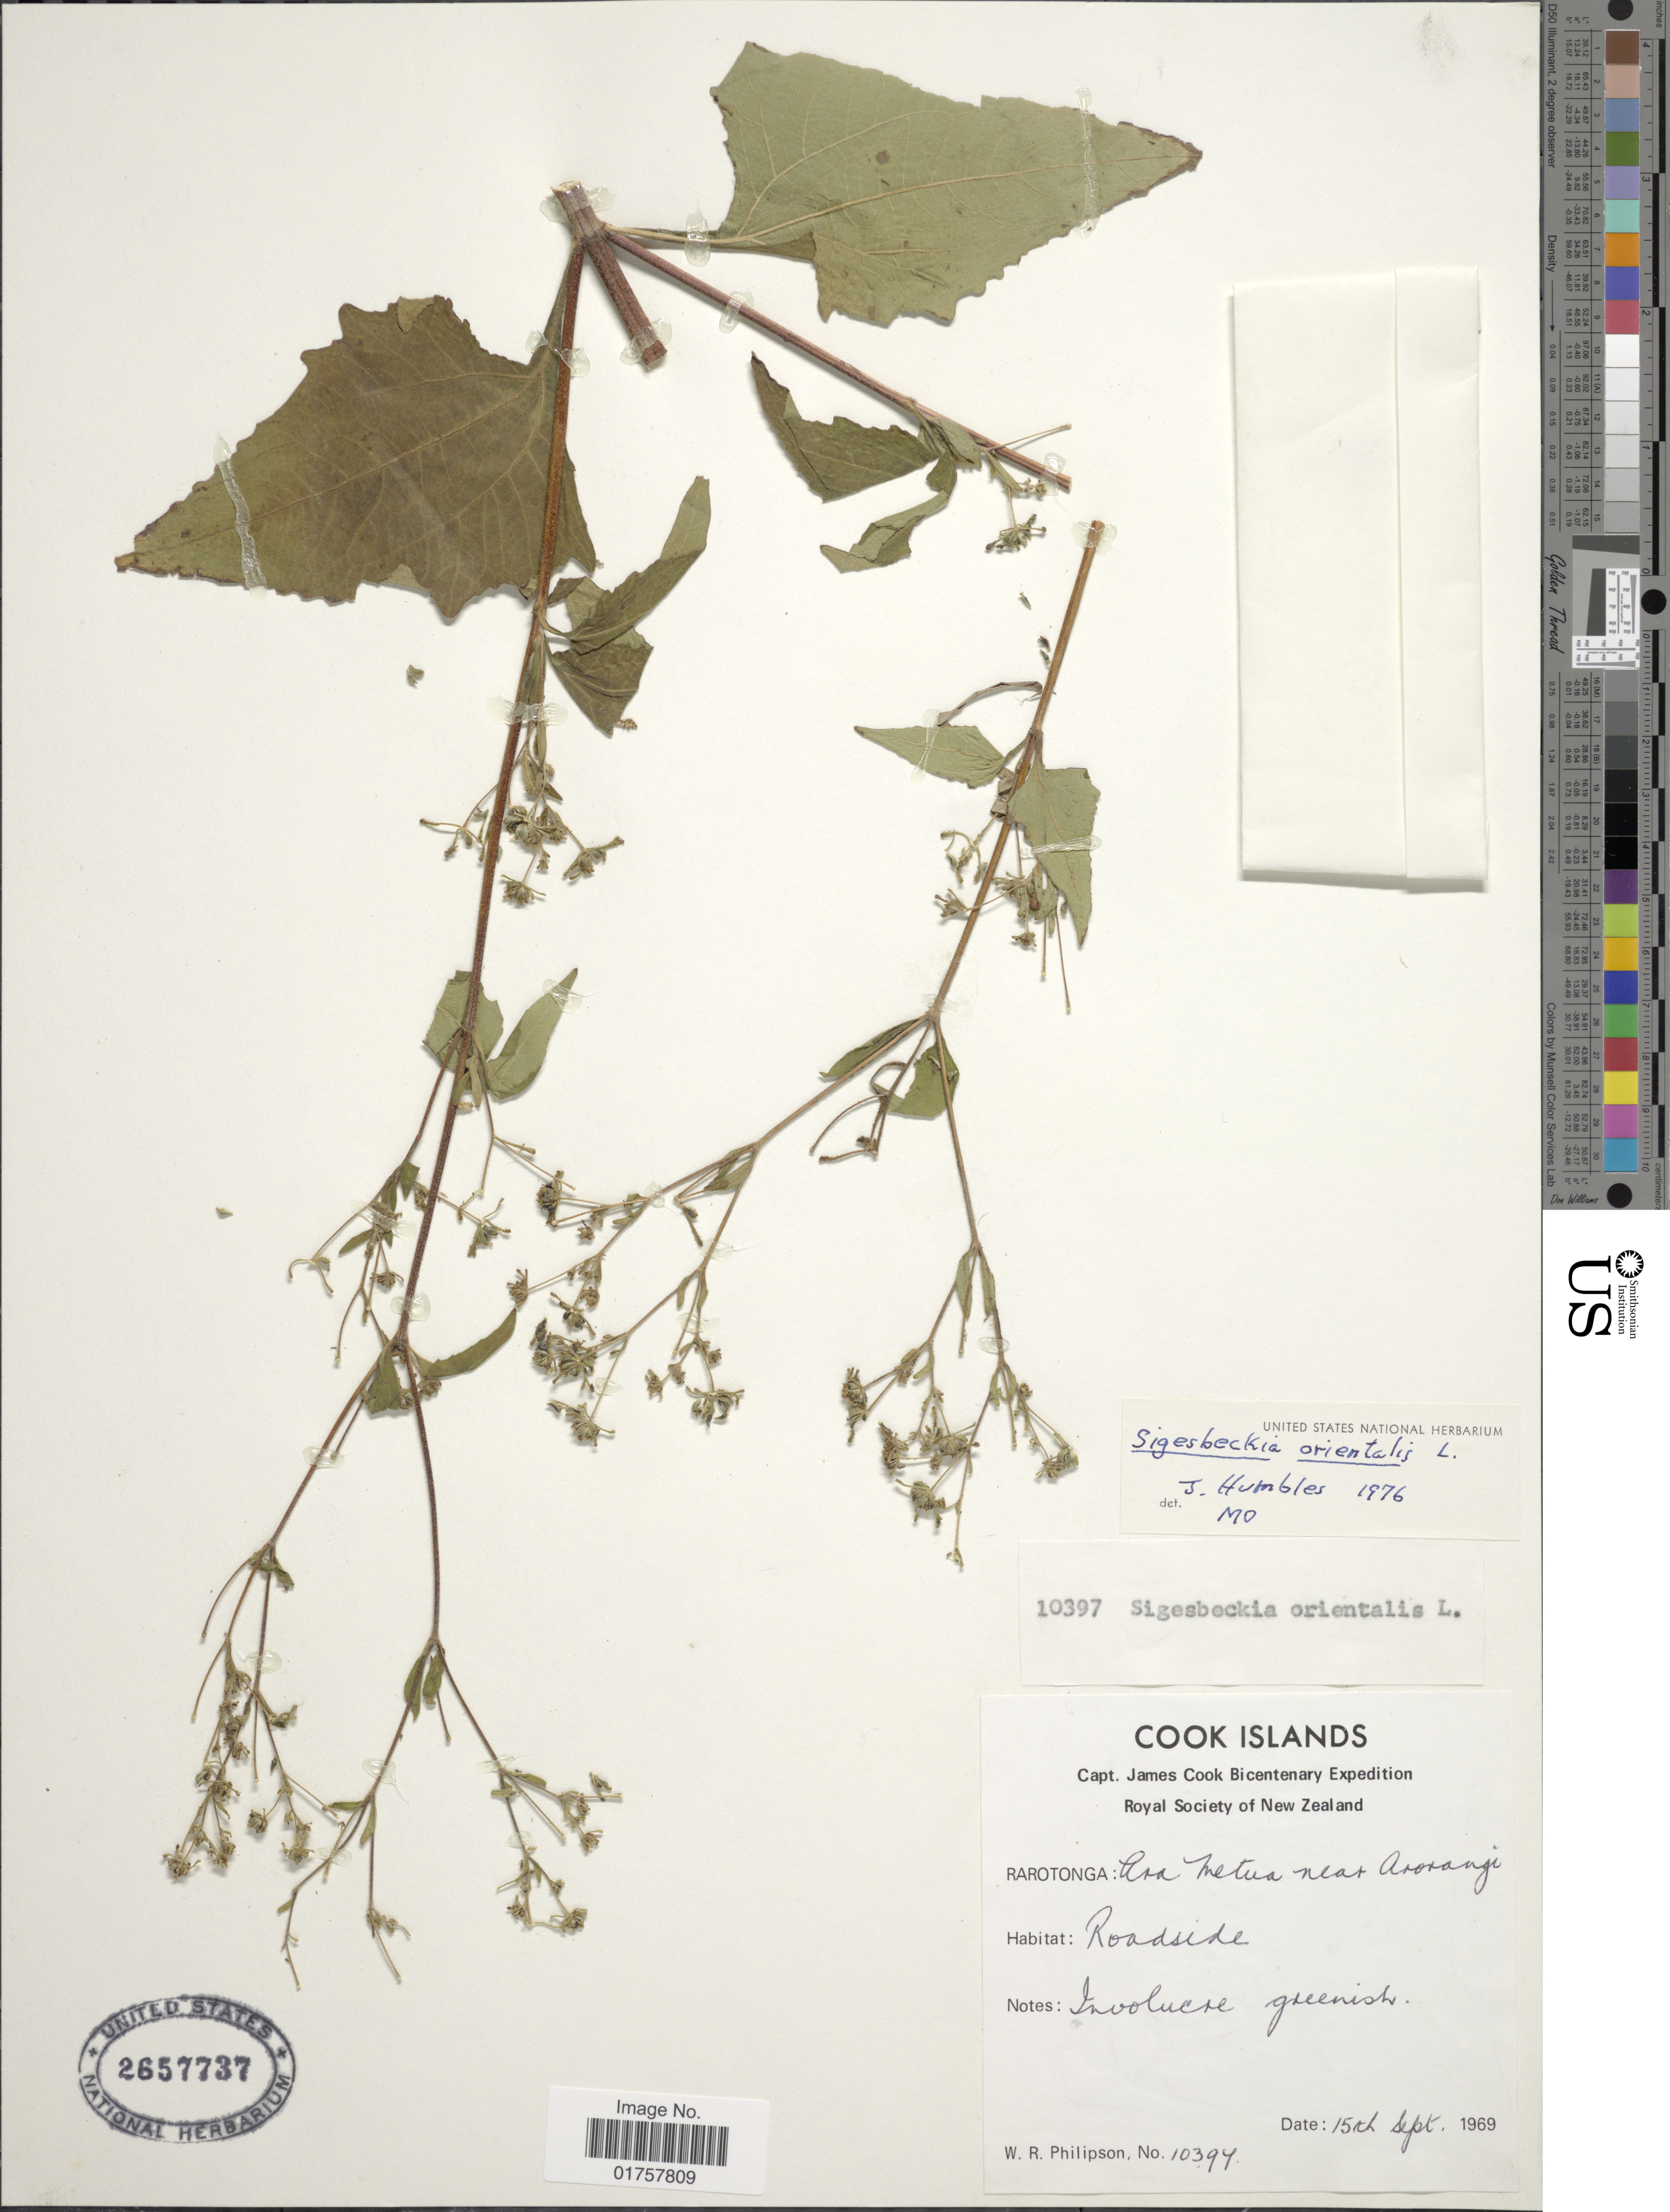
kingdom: Plantae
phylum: Tracheophyta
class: Magnoliopsida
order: Asterales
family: Asteraceae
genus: Sigesbeckia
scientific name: Sigesbeckia orientalis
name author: L.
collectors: W. R. Philipson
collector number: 10397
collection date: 1969-09-15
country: Cook Islands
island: Rarotonga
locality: Rarotonga: Ara metua near Arorangi [interpreted]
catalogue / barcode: US 2657737